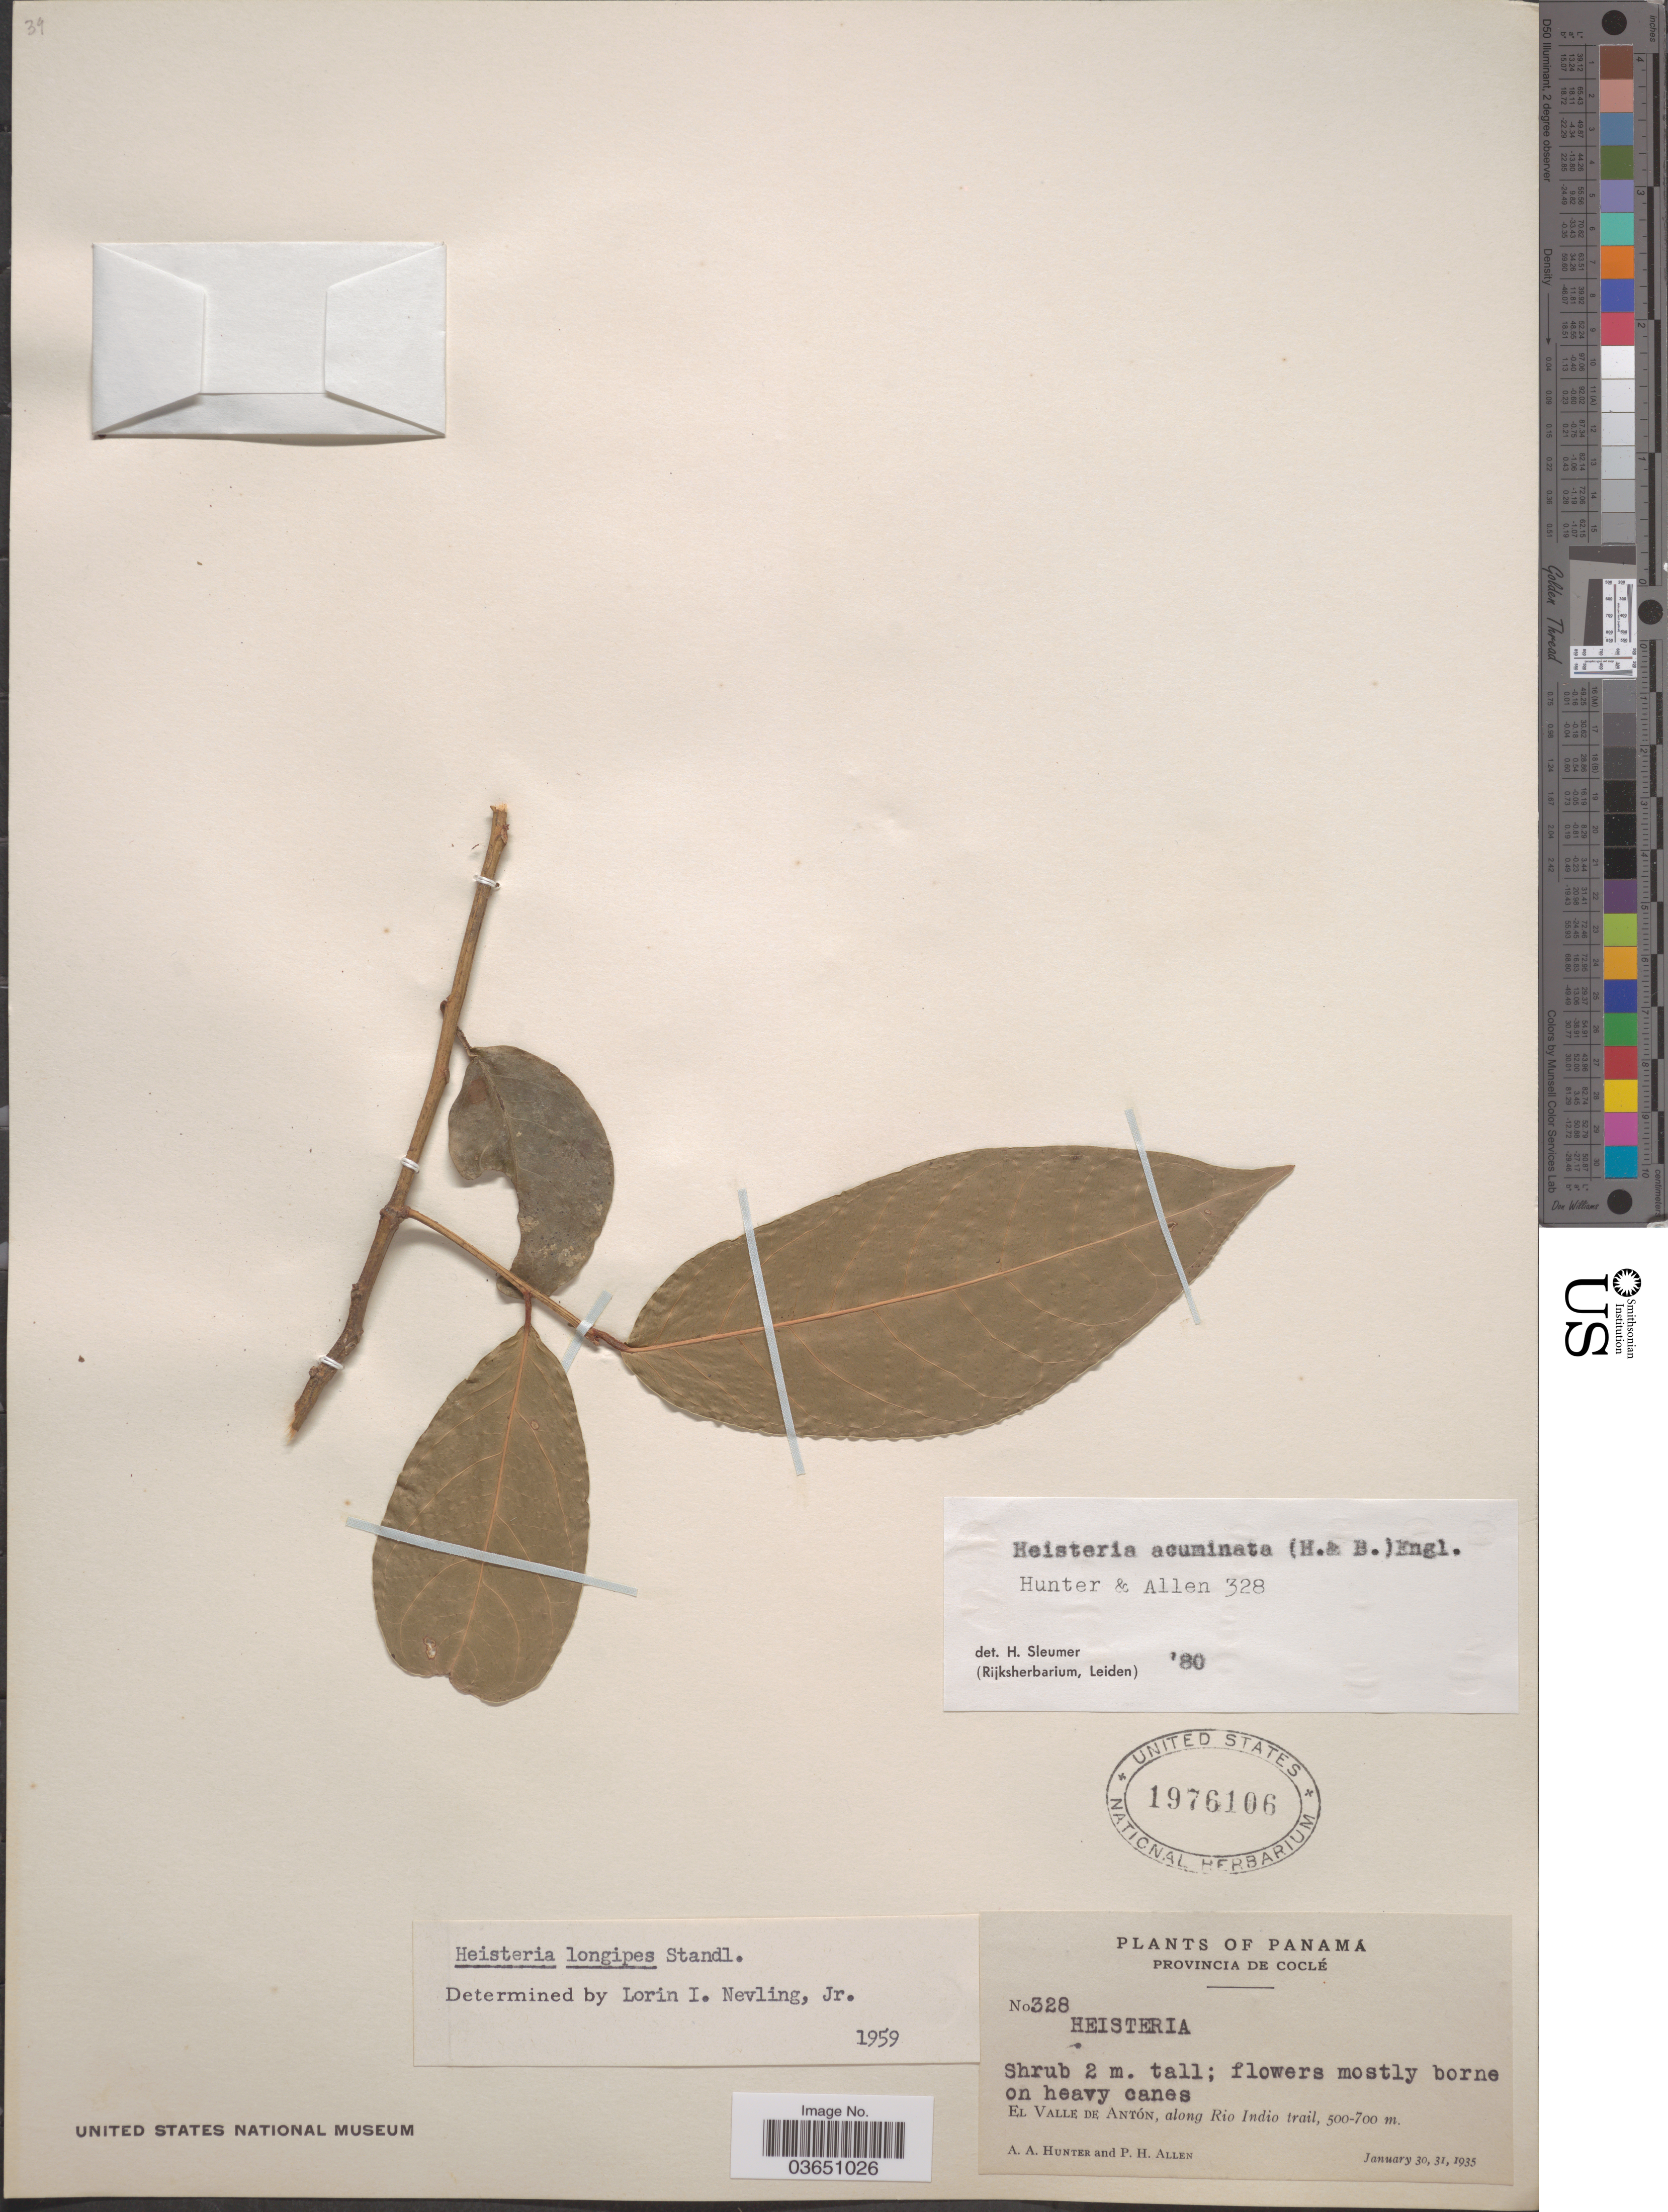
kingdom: Plantae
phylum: Tracheophyta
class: Magnoliopsida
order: Santalales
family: Erythropalaceae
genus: Heisteria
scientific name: Heisteria acuminata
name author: (Humb. & Bonpl.) Engl.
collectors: A. Hunter & P. H. Allen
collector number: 328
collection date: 1935-01-30/1935-01-31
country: Panama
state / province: Coclé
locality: El Valle de Antón, along Rio Indio trail.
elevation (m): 500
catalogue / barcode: US 1976106